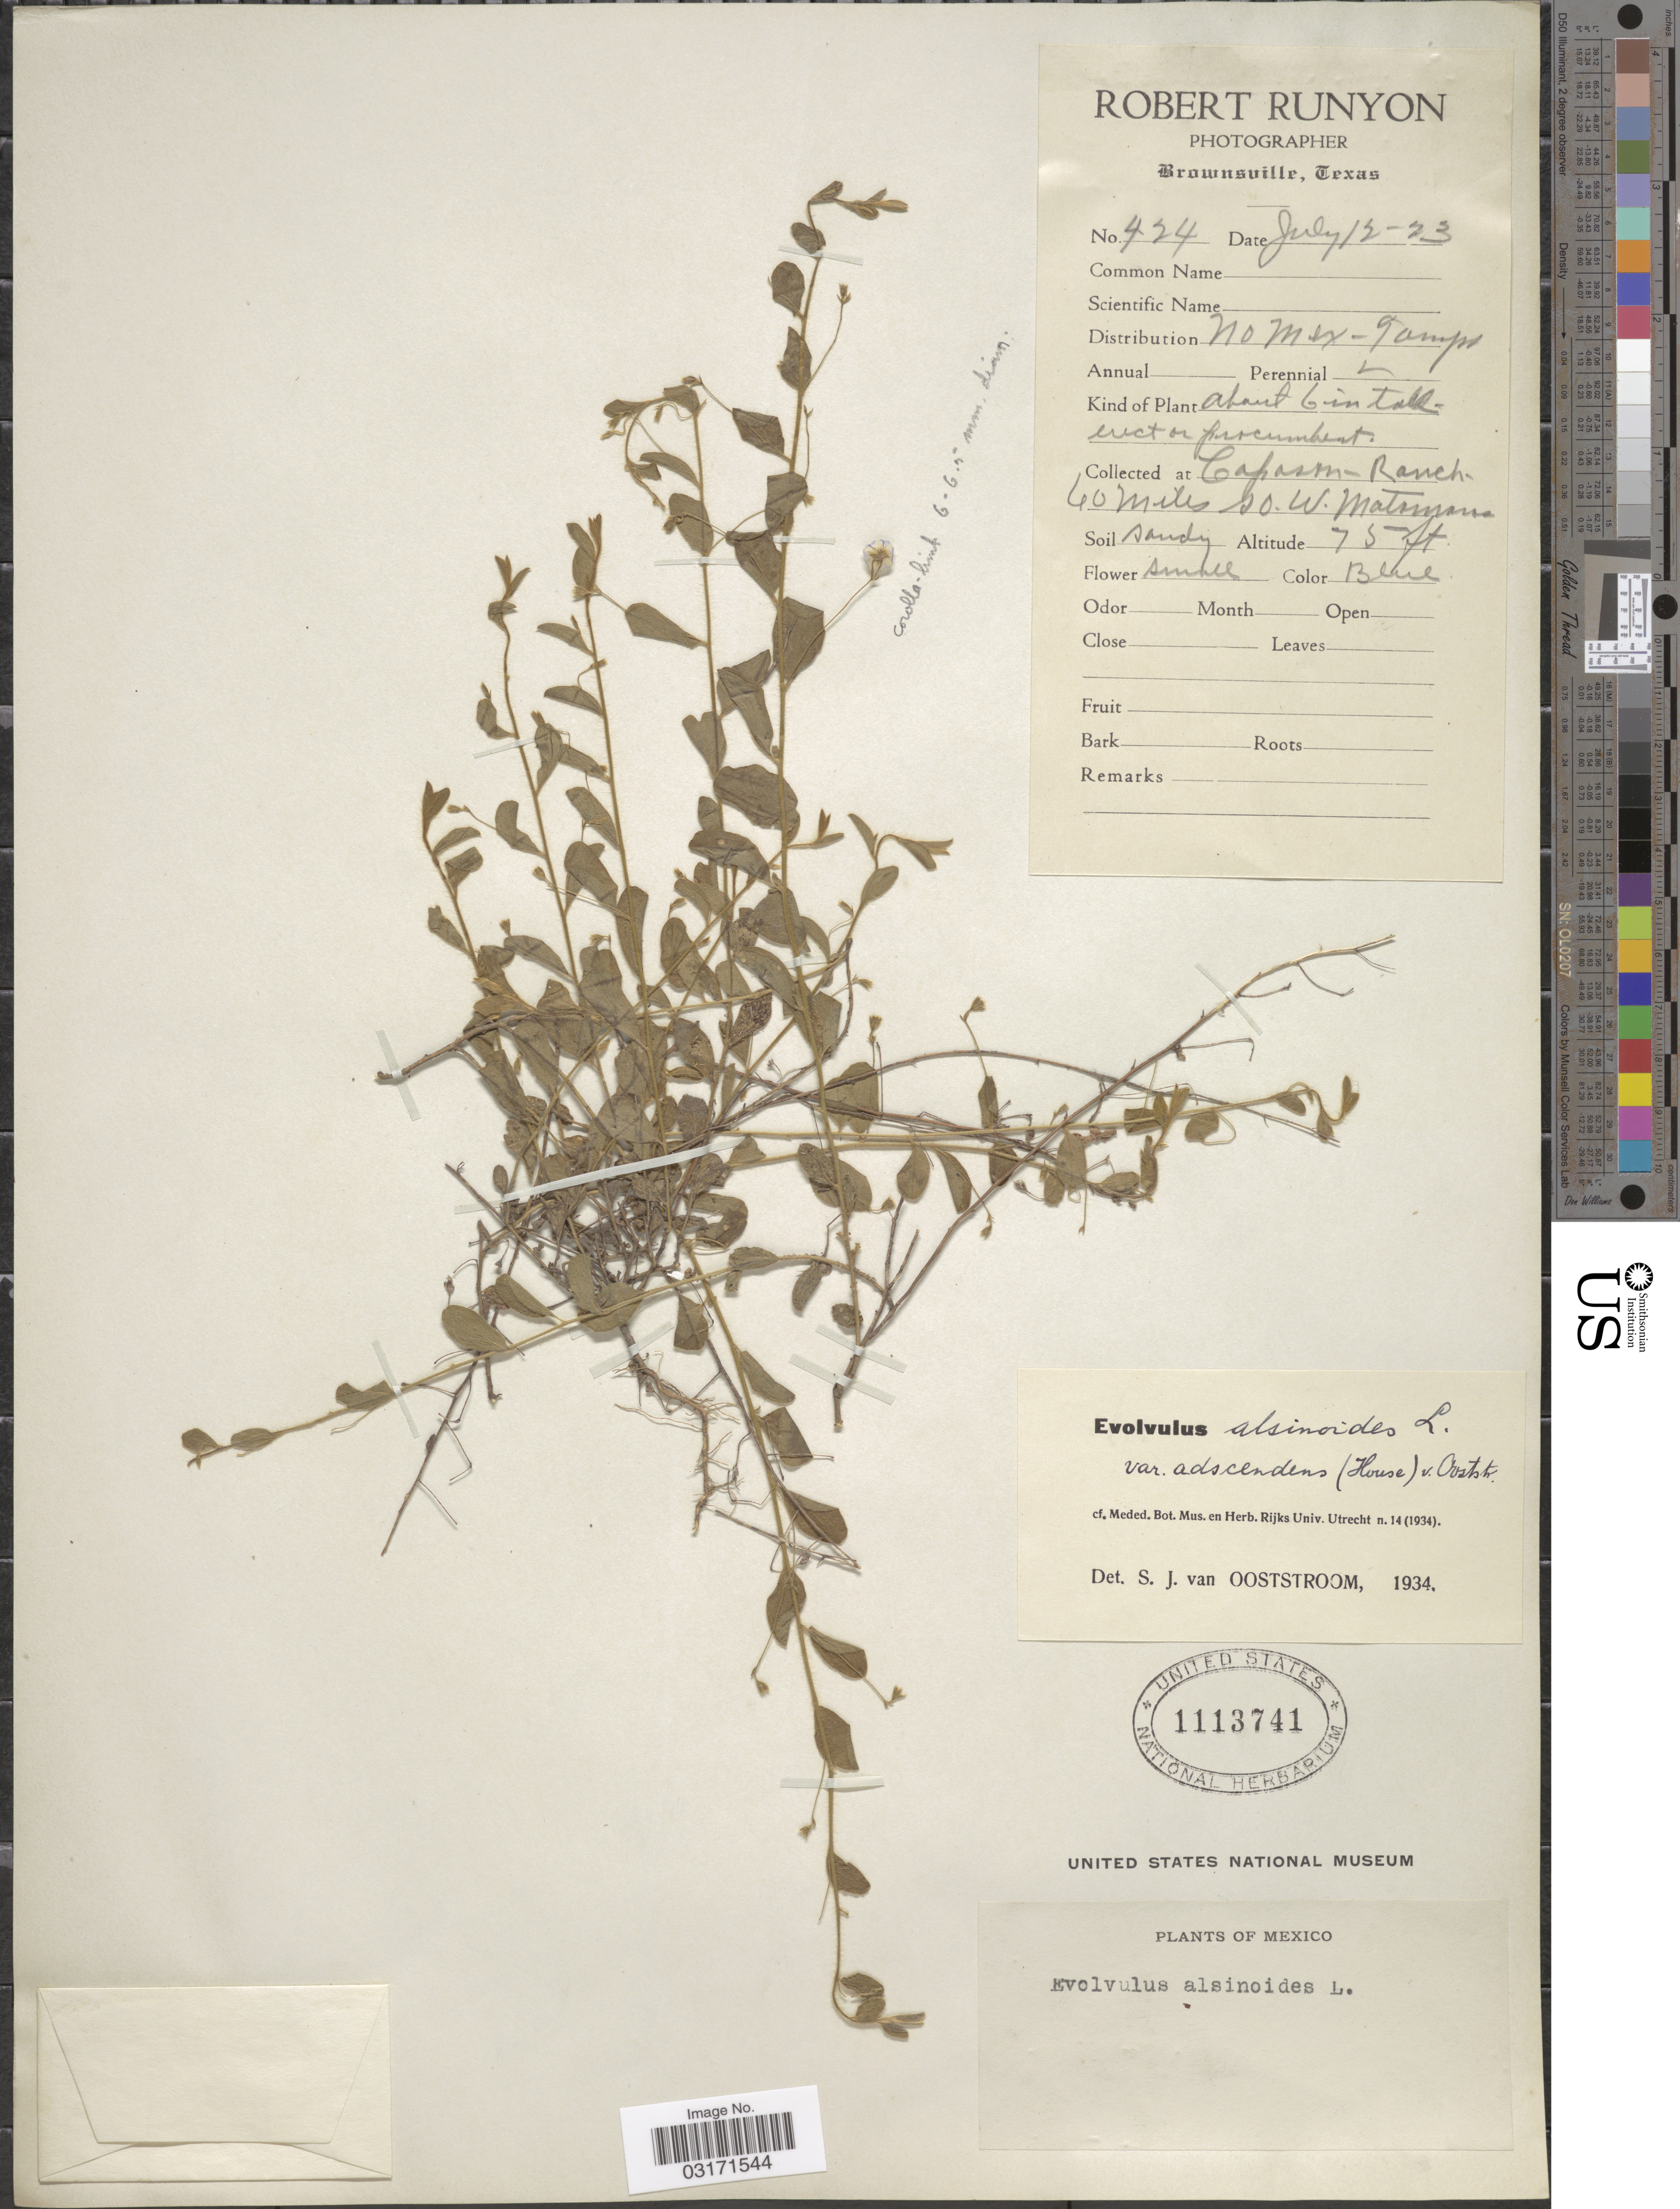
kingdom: Plantae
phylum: Tracheophyta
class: Magnoliopsida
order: Solanales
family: Convolvulaceae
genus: Evolvulus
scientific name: Evolvulus alsinoides var. adscendens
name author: (House) Ooststr.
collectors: R. Runyon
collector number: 424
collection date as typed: Transcribed d/m/y: 12/7/23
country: Mexico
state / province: Tamaulipas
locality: No Mex., Tamps, Capason Ranch, 40 miles so. W. Matamoros.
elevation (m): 23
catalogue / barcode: US 1113741